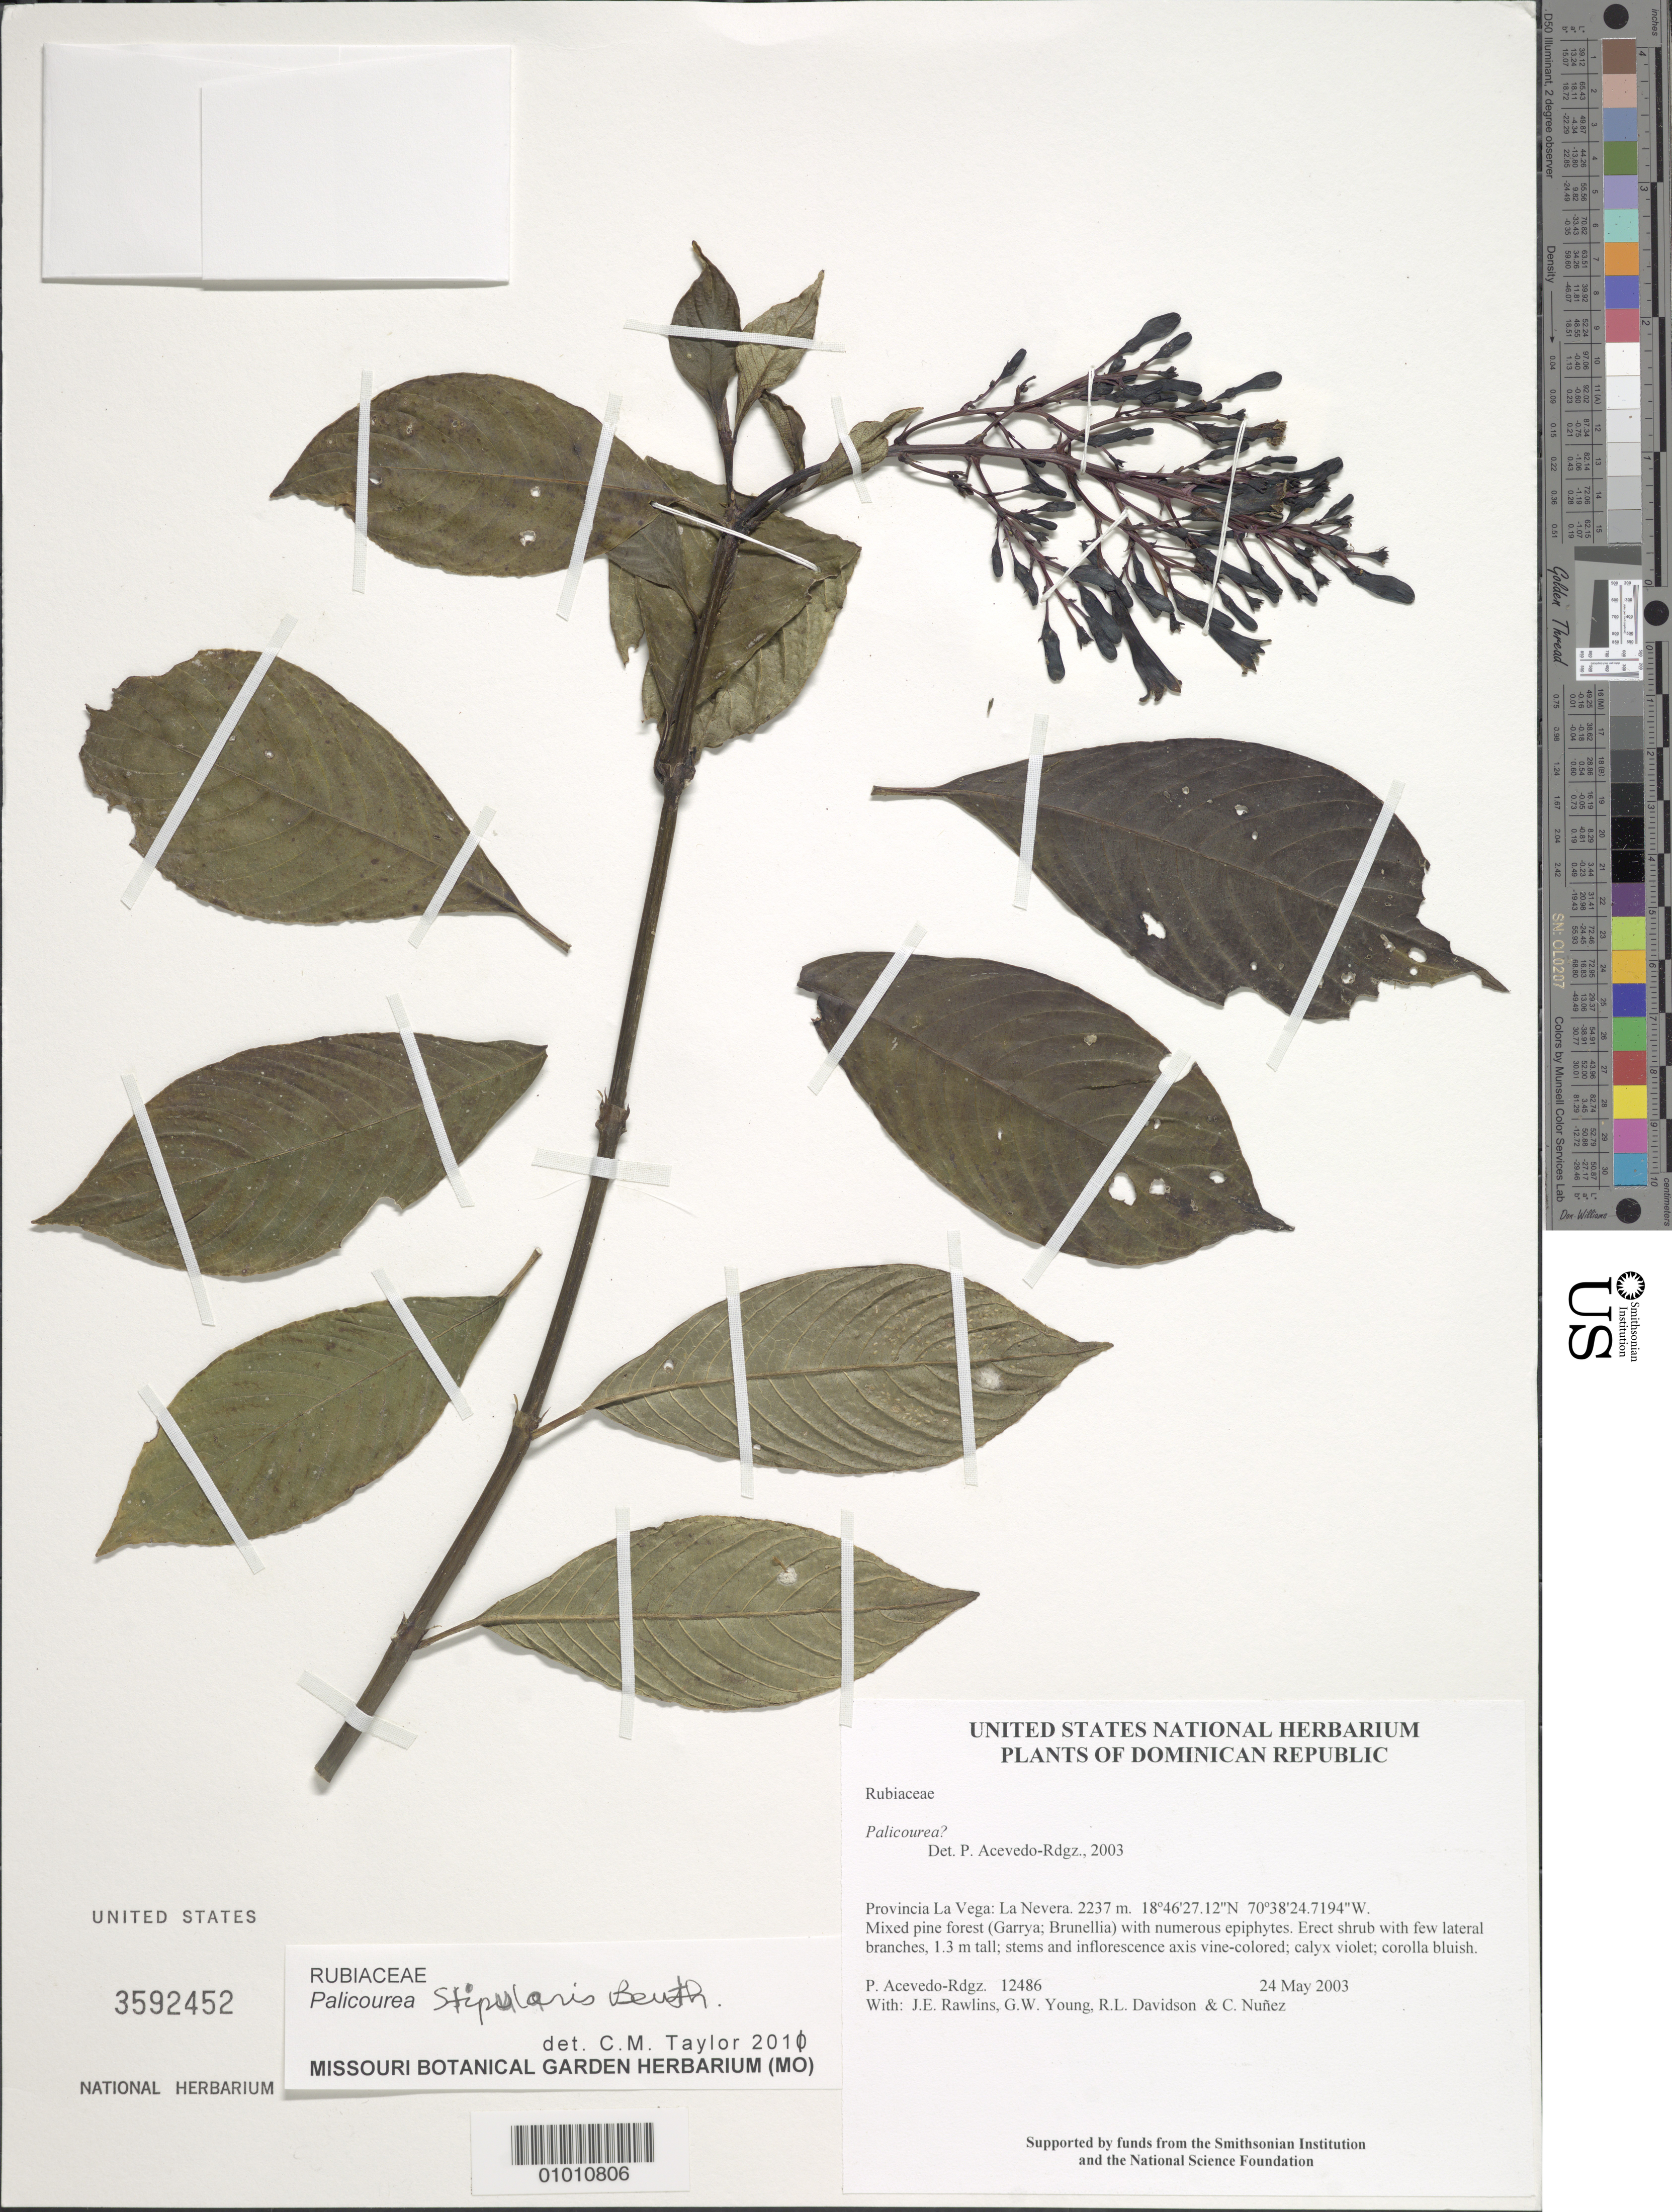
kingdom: Plantae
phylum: Tracheophyta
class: Magnoliopsida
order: Gentianales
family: Rubiaceae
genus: Palicourea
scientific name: Palicourea stipularis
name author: Benth.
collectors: P. Acevedo-Rodr., J. Rawlins, G. Young, R. Davidson & C. Nunez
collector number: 12486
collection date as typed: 24 May 2003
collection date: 2003-05-24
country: Dominican Republic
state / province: La Vega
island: Hispaniola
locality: La Nevera.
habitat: Mixed pine forest (Garrya; Brunellia) with numerous epiphytes.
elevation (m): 2237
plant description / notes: US, K, MO, NY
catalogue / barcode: US 3592452